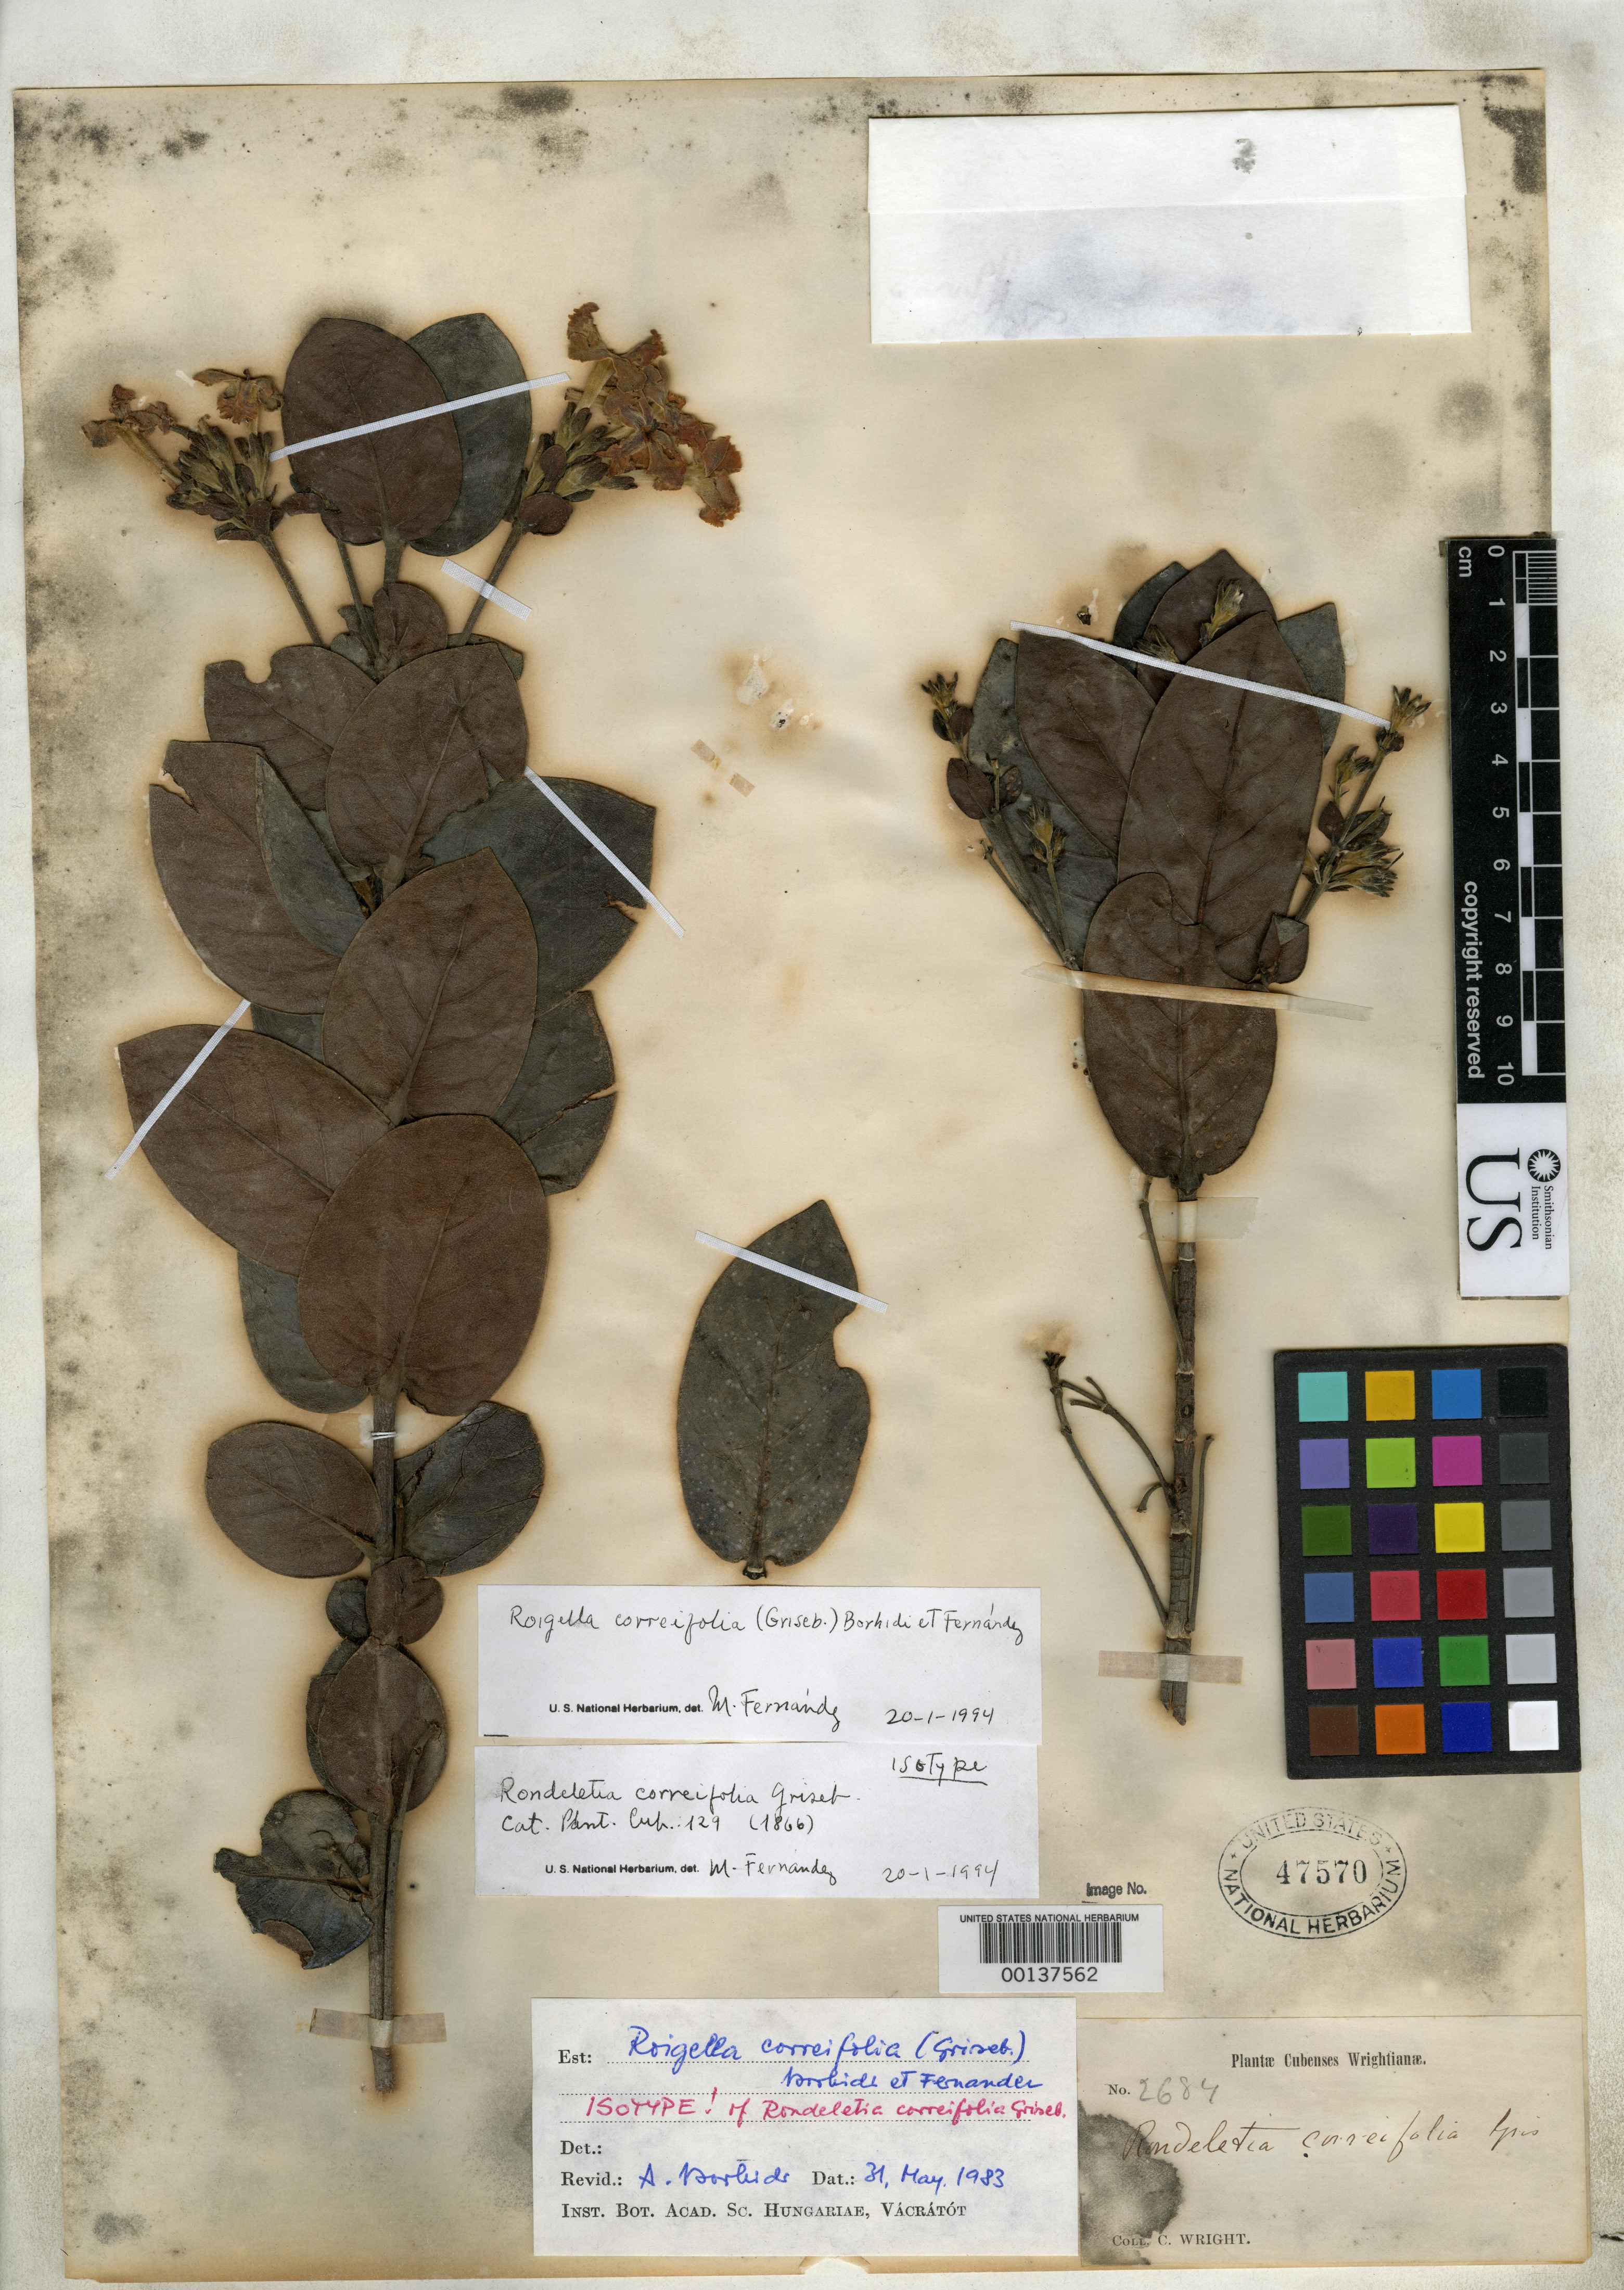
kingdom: Plantae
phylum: Tracheophyta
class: Magnoliopsida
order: Gentianales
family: Rubiaceae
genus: Rondeletia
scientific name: Rondeletia correifolia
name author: Griseb.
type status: Isotype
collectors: C. Wright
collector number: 2684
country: Cuba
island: Greater Antilles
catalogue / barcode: US 47570